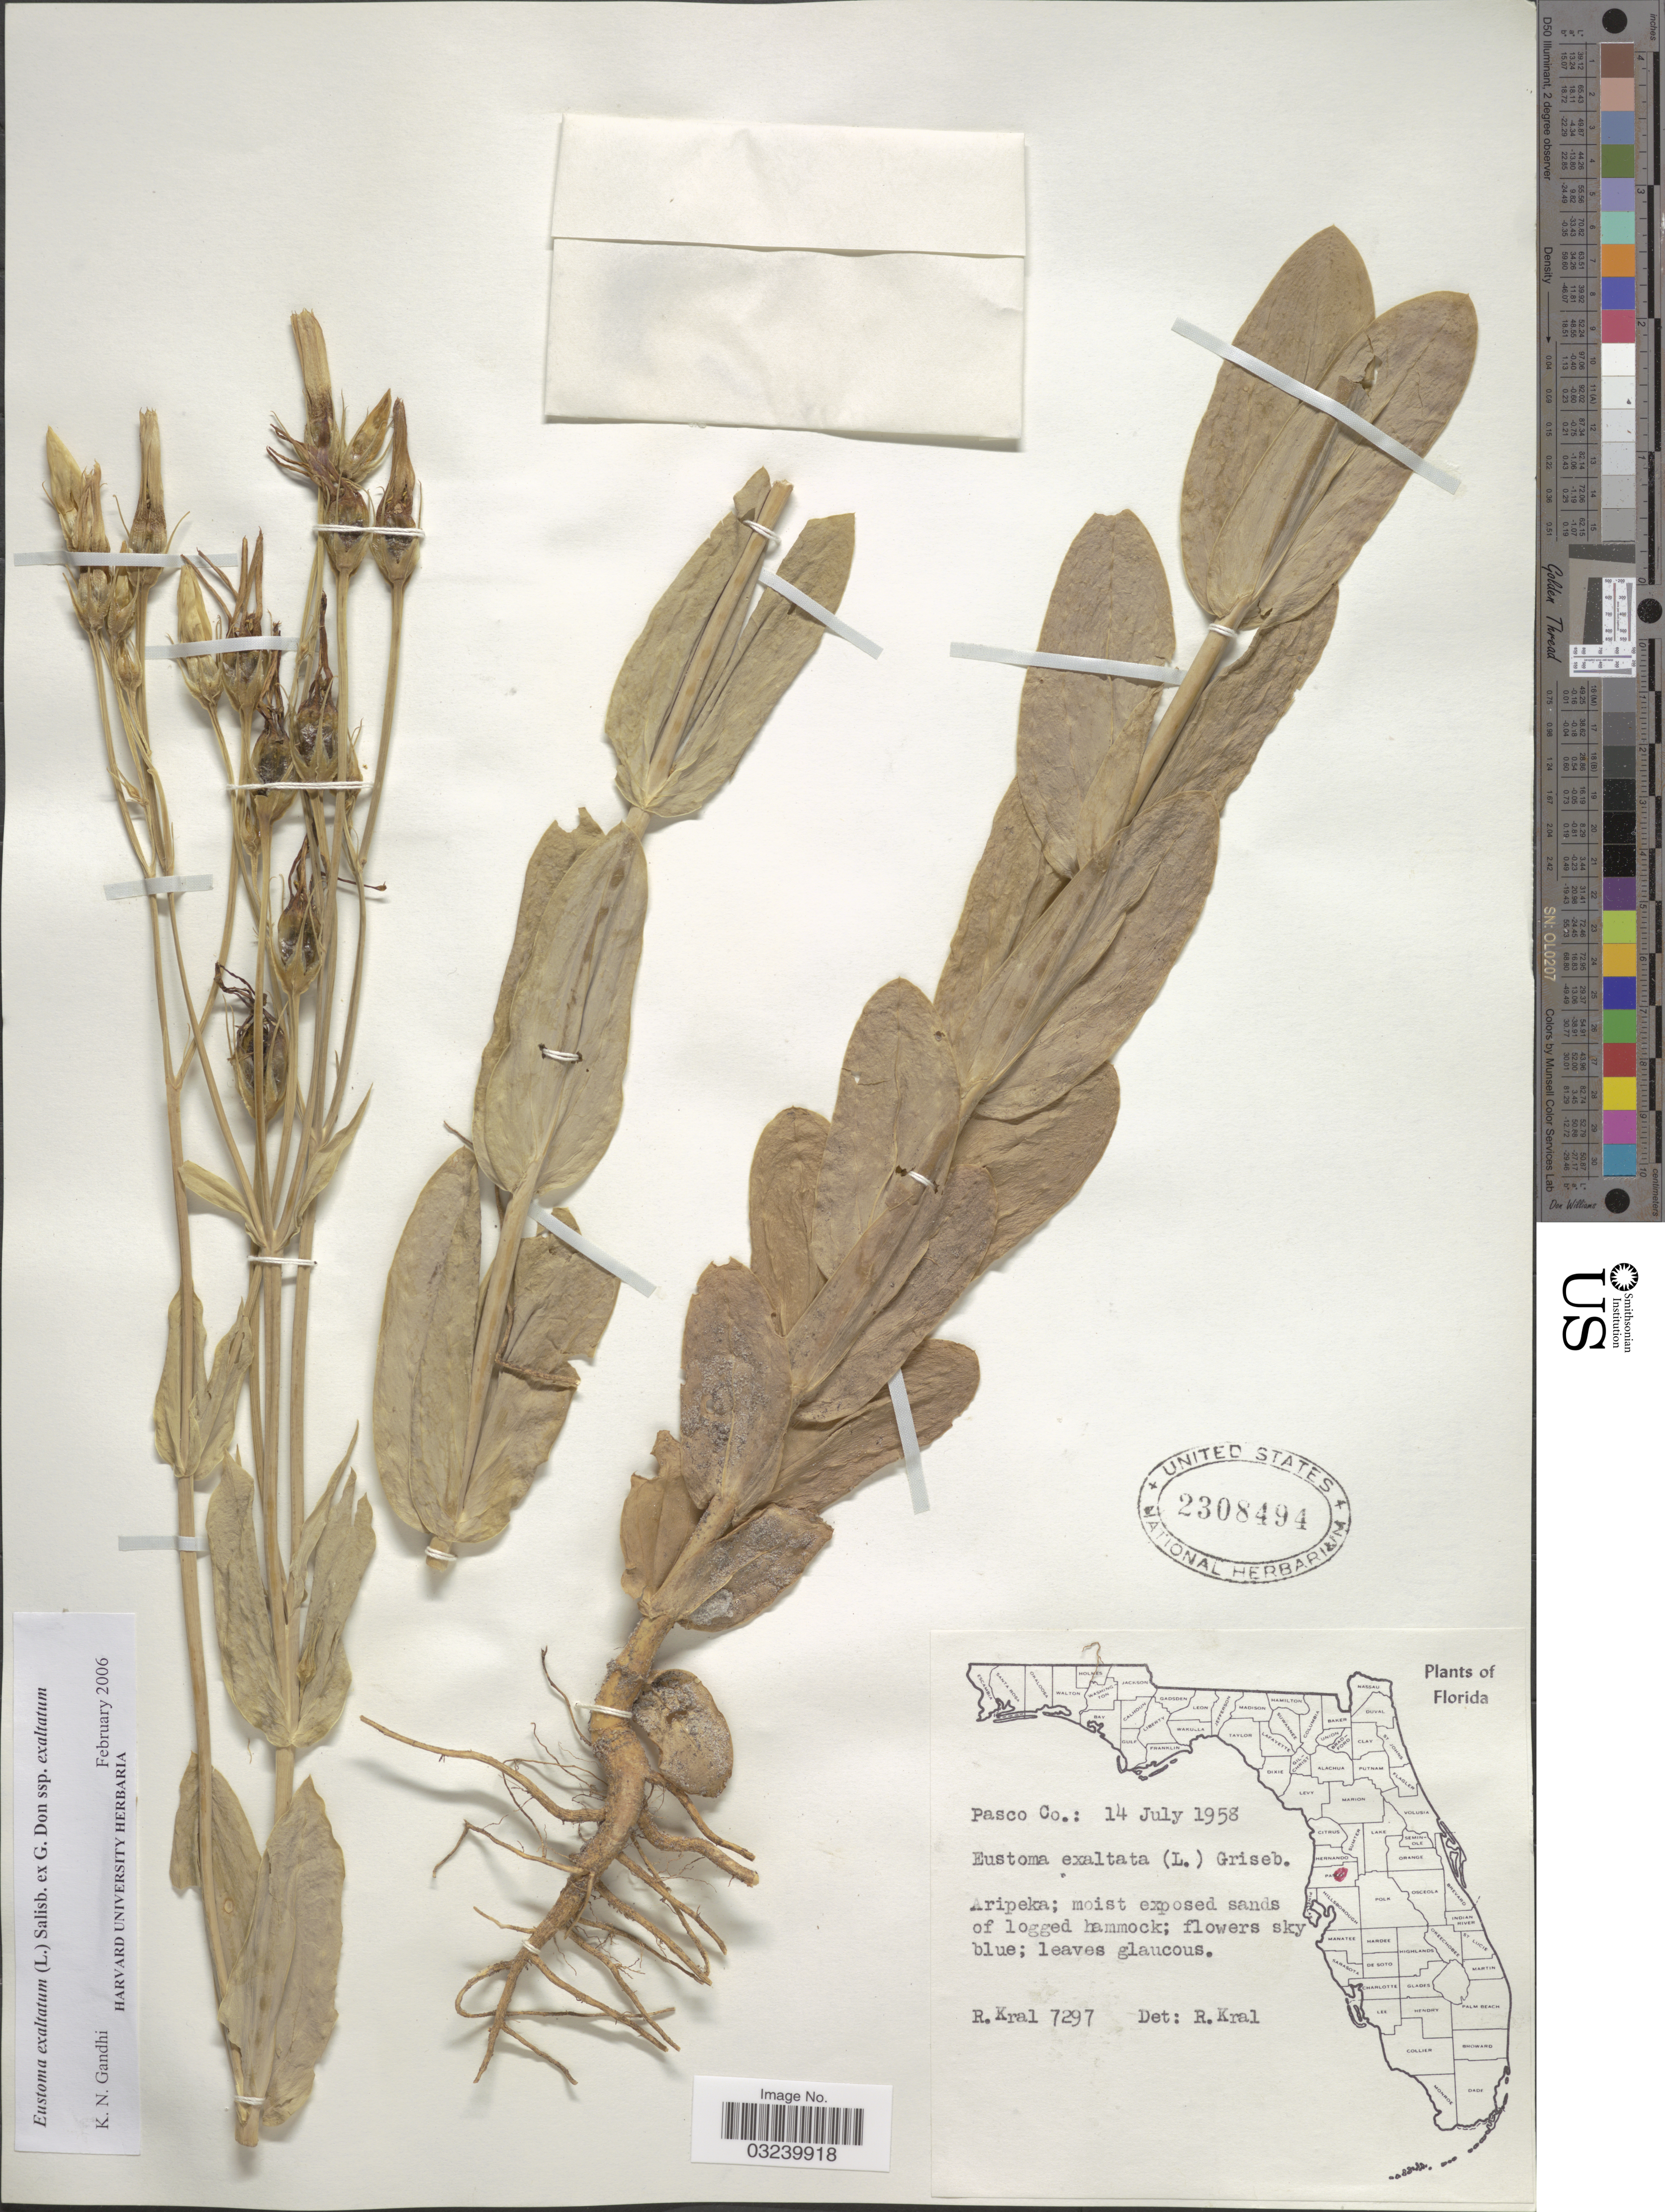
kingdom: Plantae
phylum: Tracheophyta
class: Magnoliopsida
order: Gentianales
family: Gentianaceae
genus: Eustoma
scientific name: Eustoma exaltatum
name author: (L.) Salisb. ex Don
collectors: R. Kral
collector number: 7297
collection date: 1958-07-14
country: United States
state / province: Florida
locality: Pasco Co., Aripeka.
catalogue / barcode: US 2308494